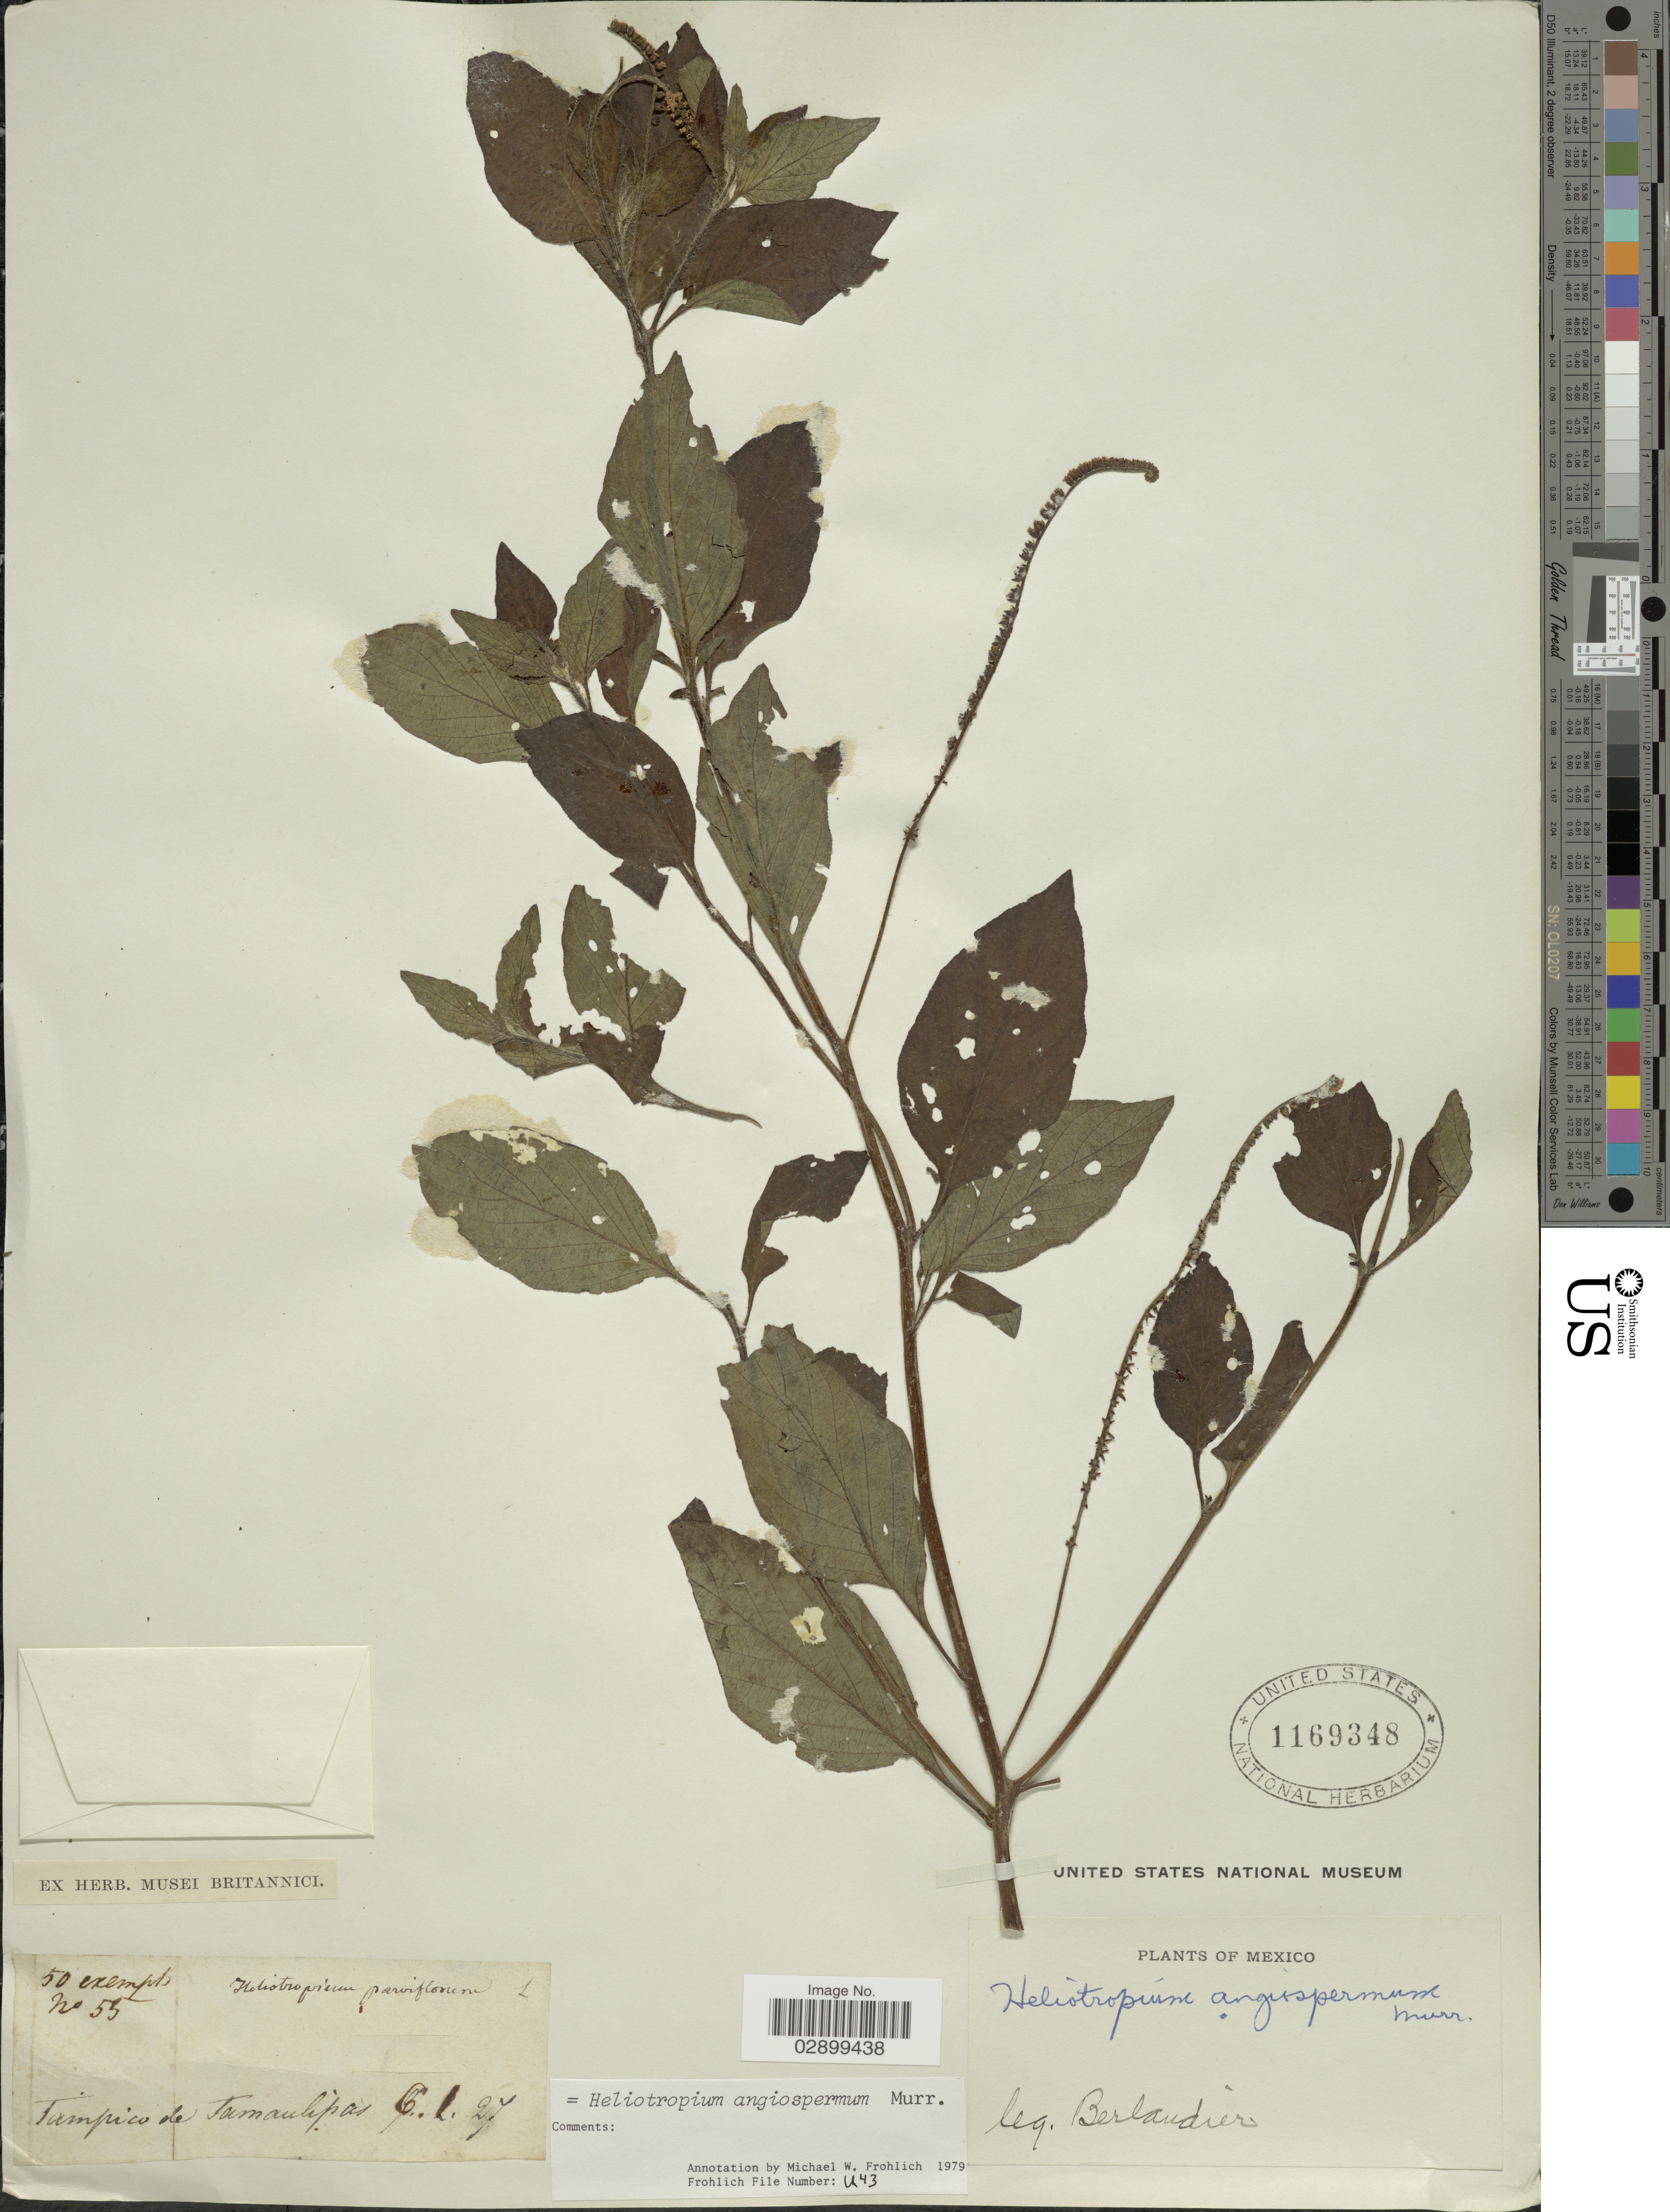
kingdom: Plantae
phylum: Tracheophyta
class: Magnoliopsida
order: Boraginales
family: Heliotropiaceae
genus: Heliotropium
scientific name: Heliotropium angiospermum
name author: Murray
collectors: J. L. Berlandier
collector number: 50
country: Mexico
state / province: Tamaulipas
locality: Tampico de Tamaulipas.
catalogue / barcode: US 1169348